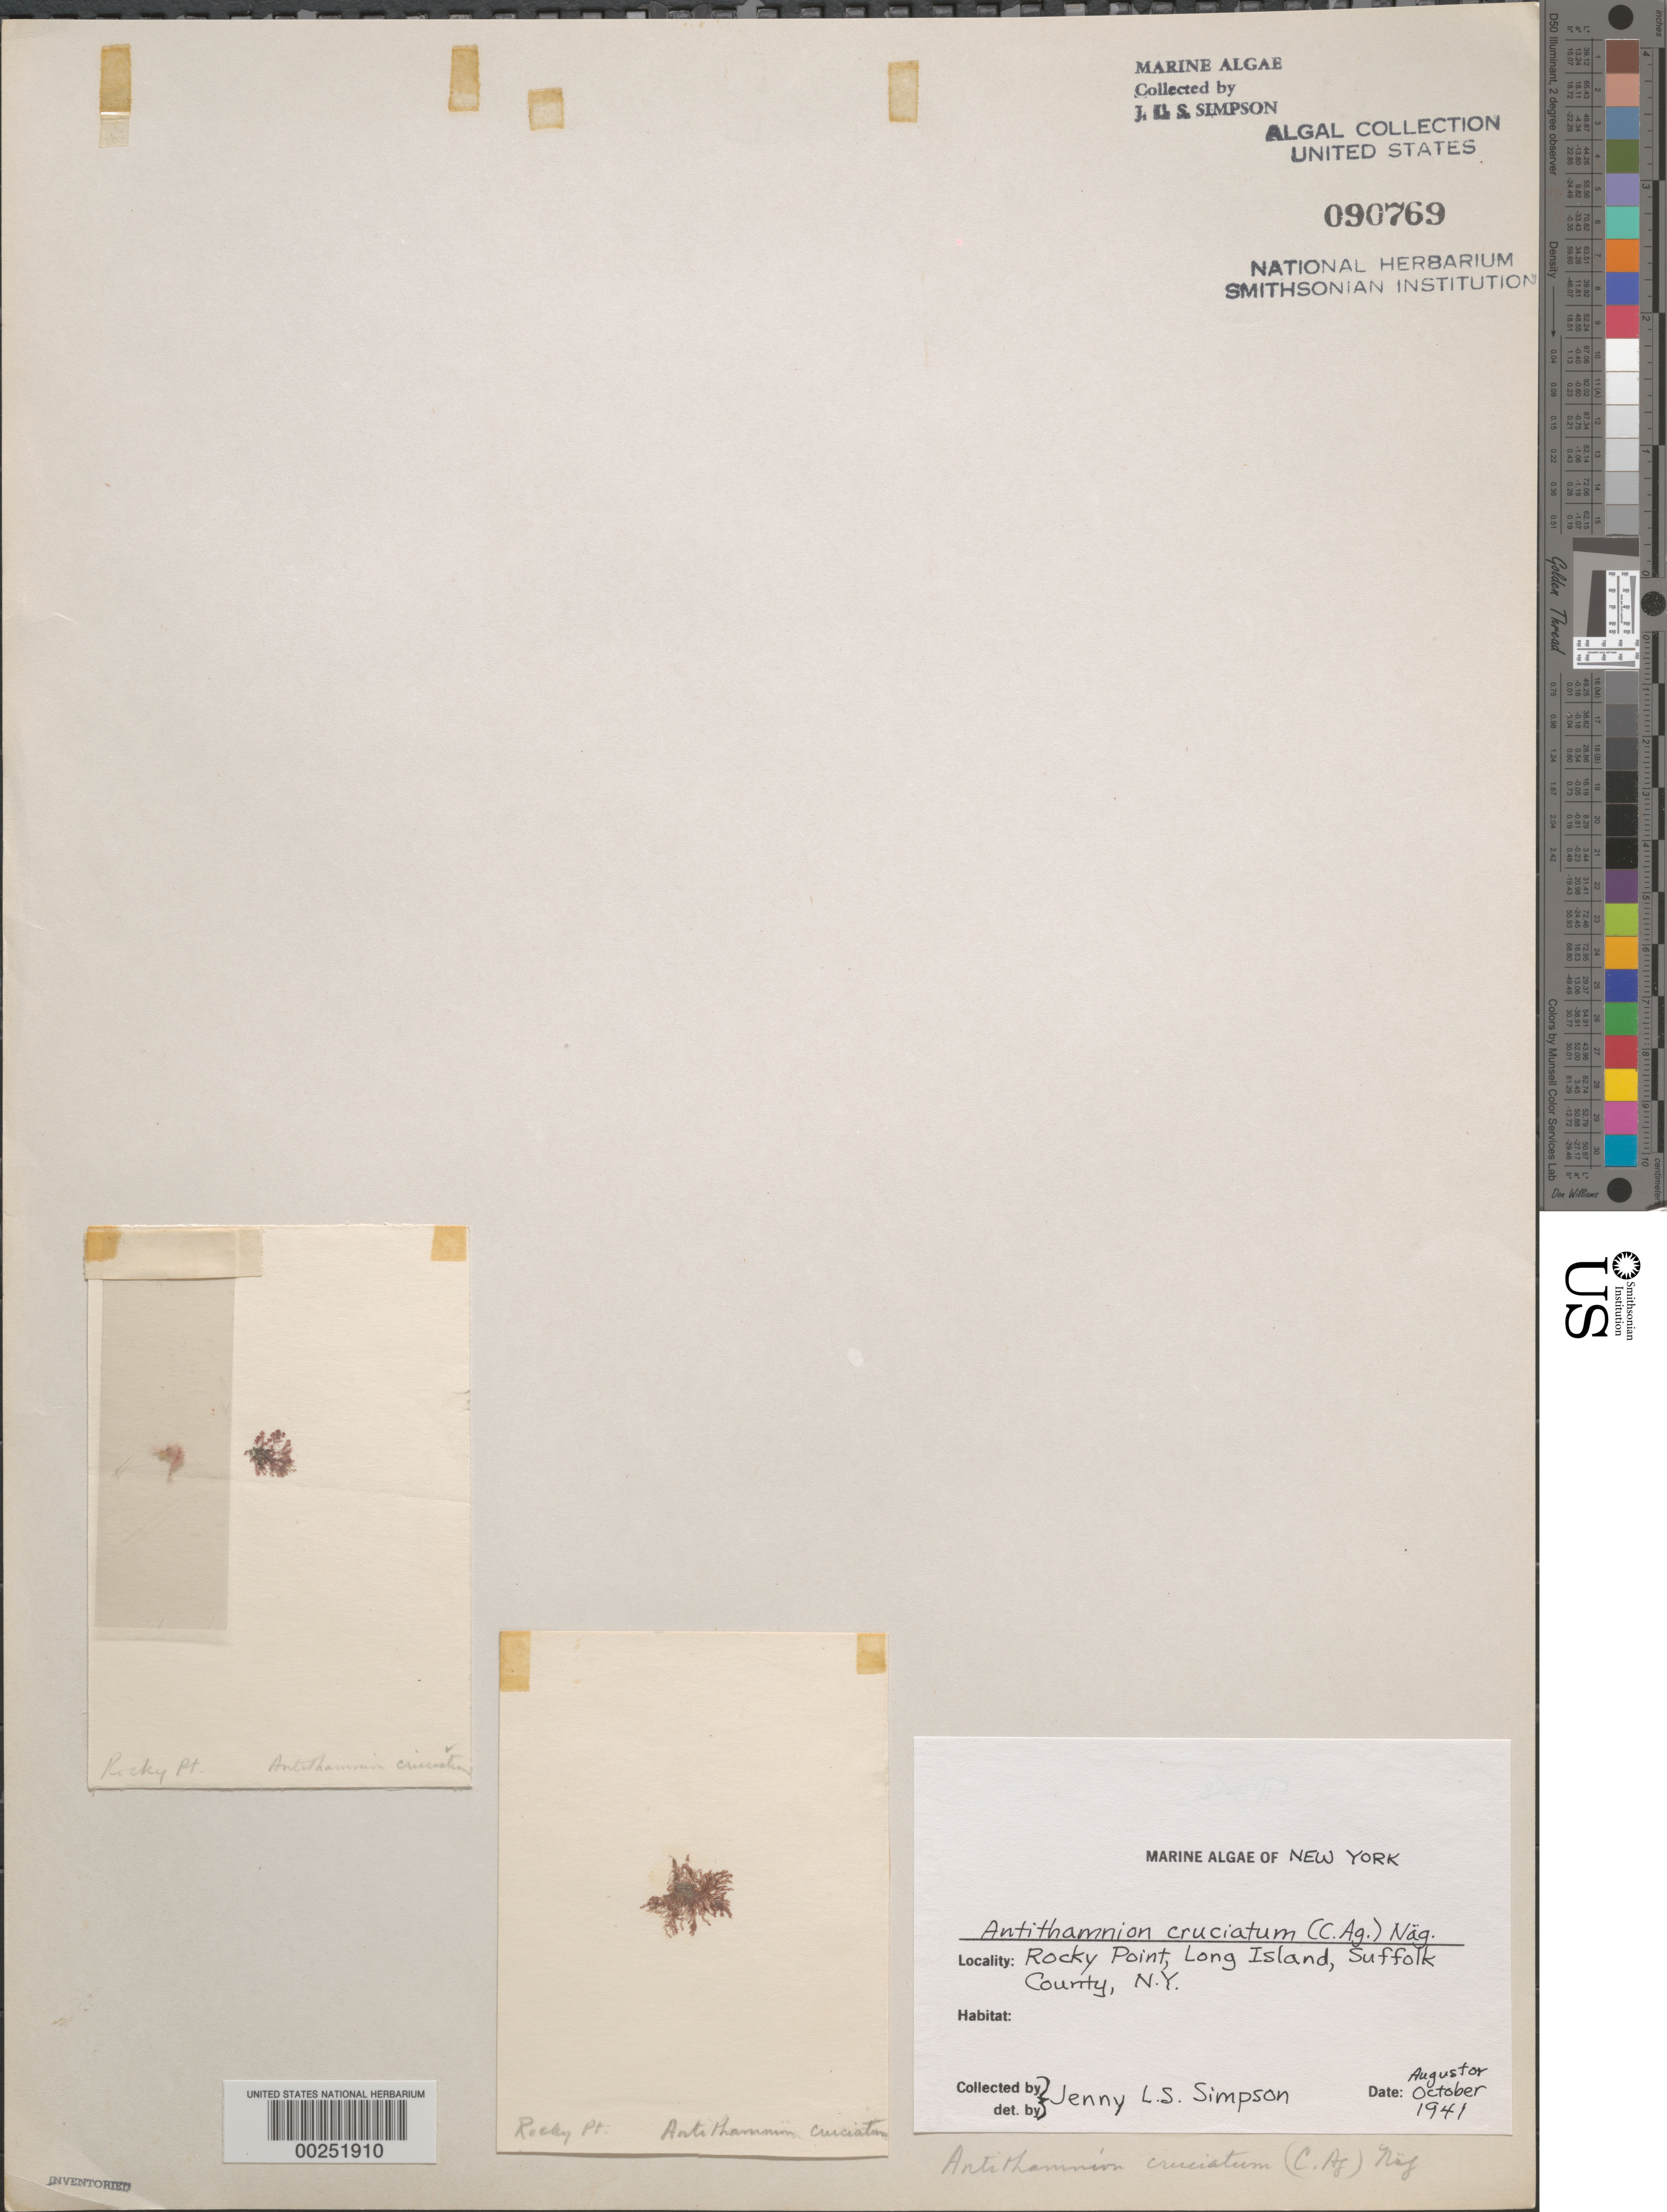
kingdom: Plantae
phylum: Rhodophyta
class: Florideophyceae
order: Ceramiales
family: Ceramiaceae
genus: Antithamnion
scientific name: Antithamnion cruciatum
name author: (C. Agardh) Näg.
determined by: Simpson, J. L. S.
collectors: J. Simpson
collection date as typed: Aug 1941 OR -- Oct 1941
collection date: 1941-08 or 1941-10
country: United States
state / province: New York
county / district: Suffolk County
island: Long Island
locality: Rocky Point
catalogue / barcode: US 90769